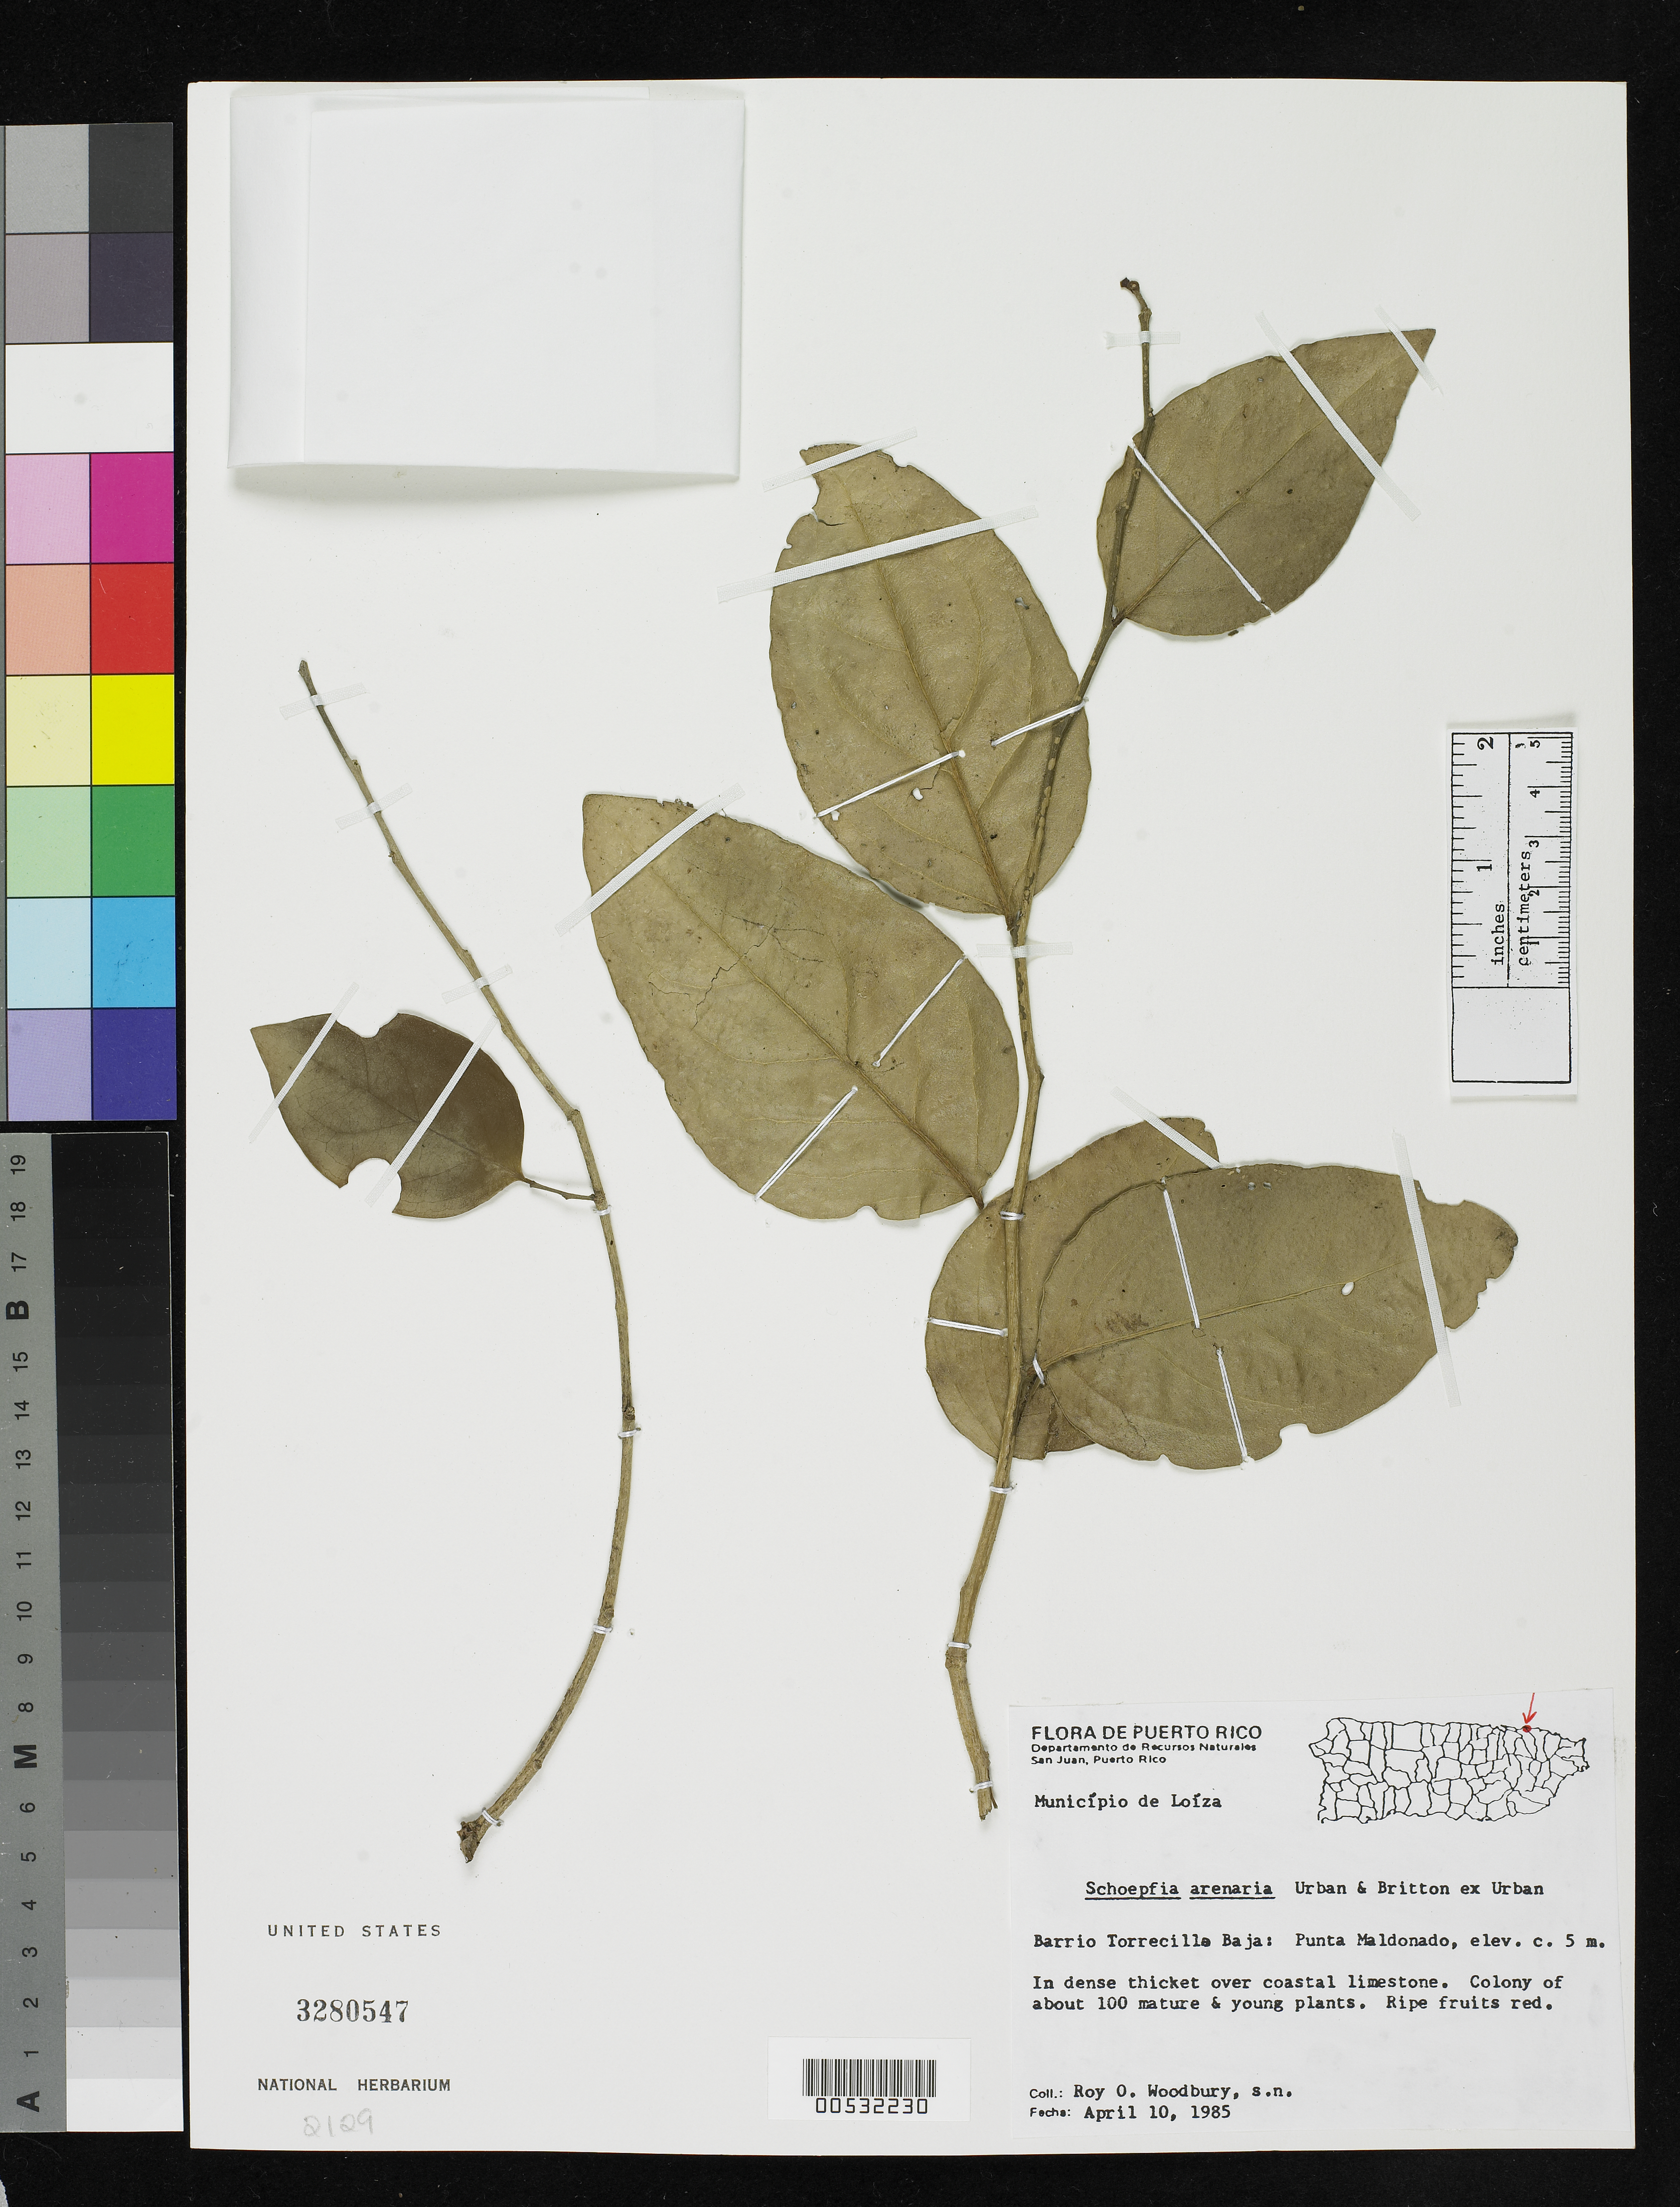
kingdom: Plantae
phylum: Tracheophyta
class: Magnoliopsida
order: Santalales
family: Schoepfiaceae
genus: Schoepfia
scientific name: Schoepfia arenaria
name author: Britton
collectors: R. O. Woodbury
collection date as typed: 10 Apr 1985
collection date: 1985-04-10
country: Puerto Rico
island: Greater Antilles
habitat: In dense thicket over coastal limestone.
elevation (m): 5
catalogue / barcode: US 3280547